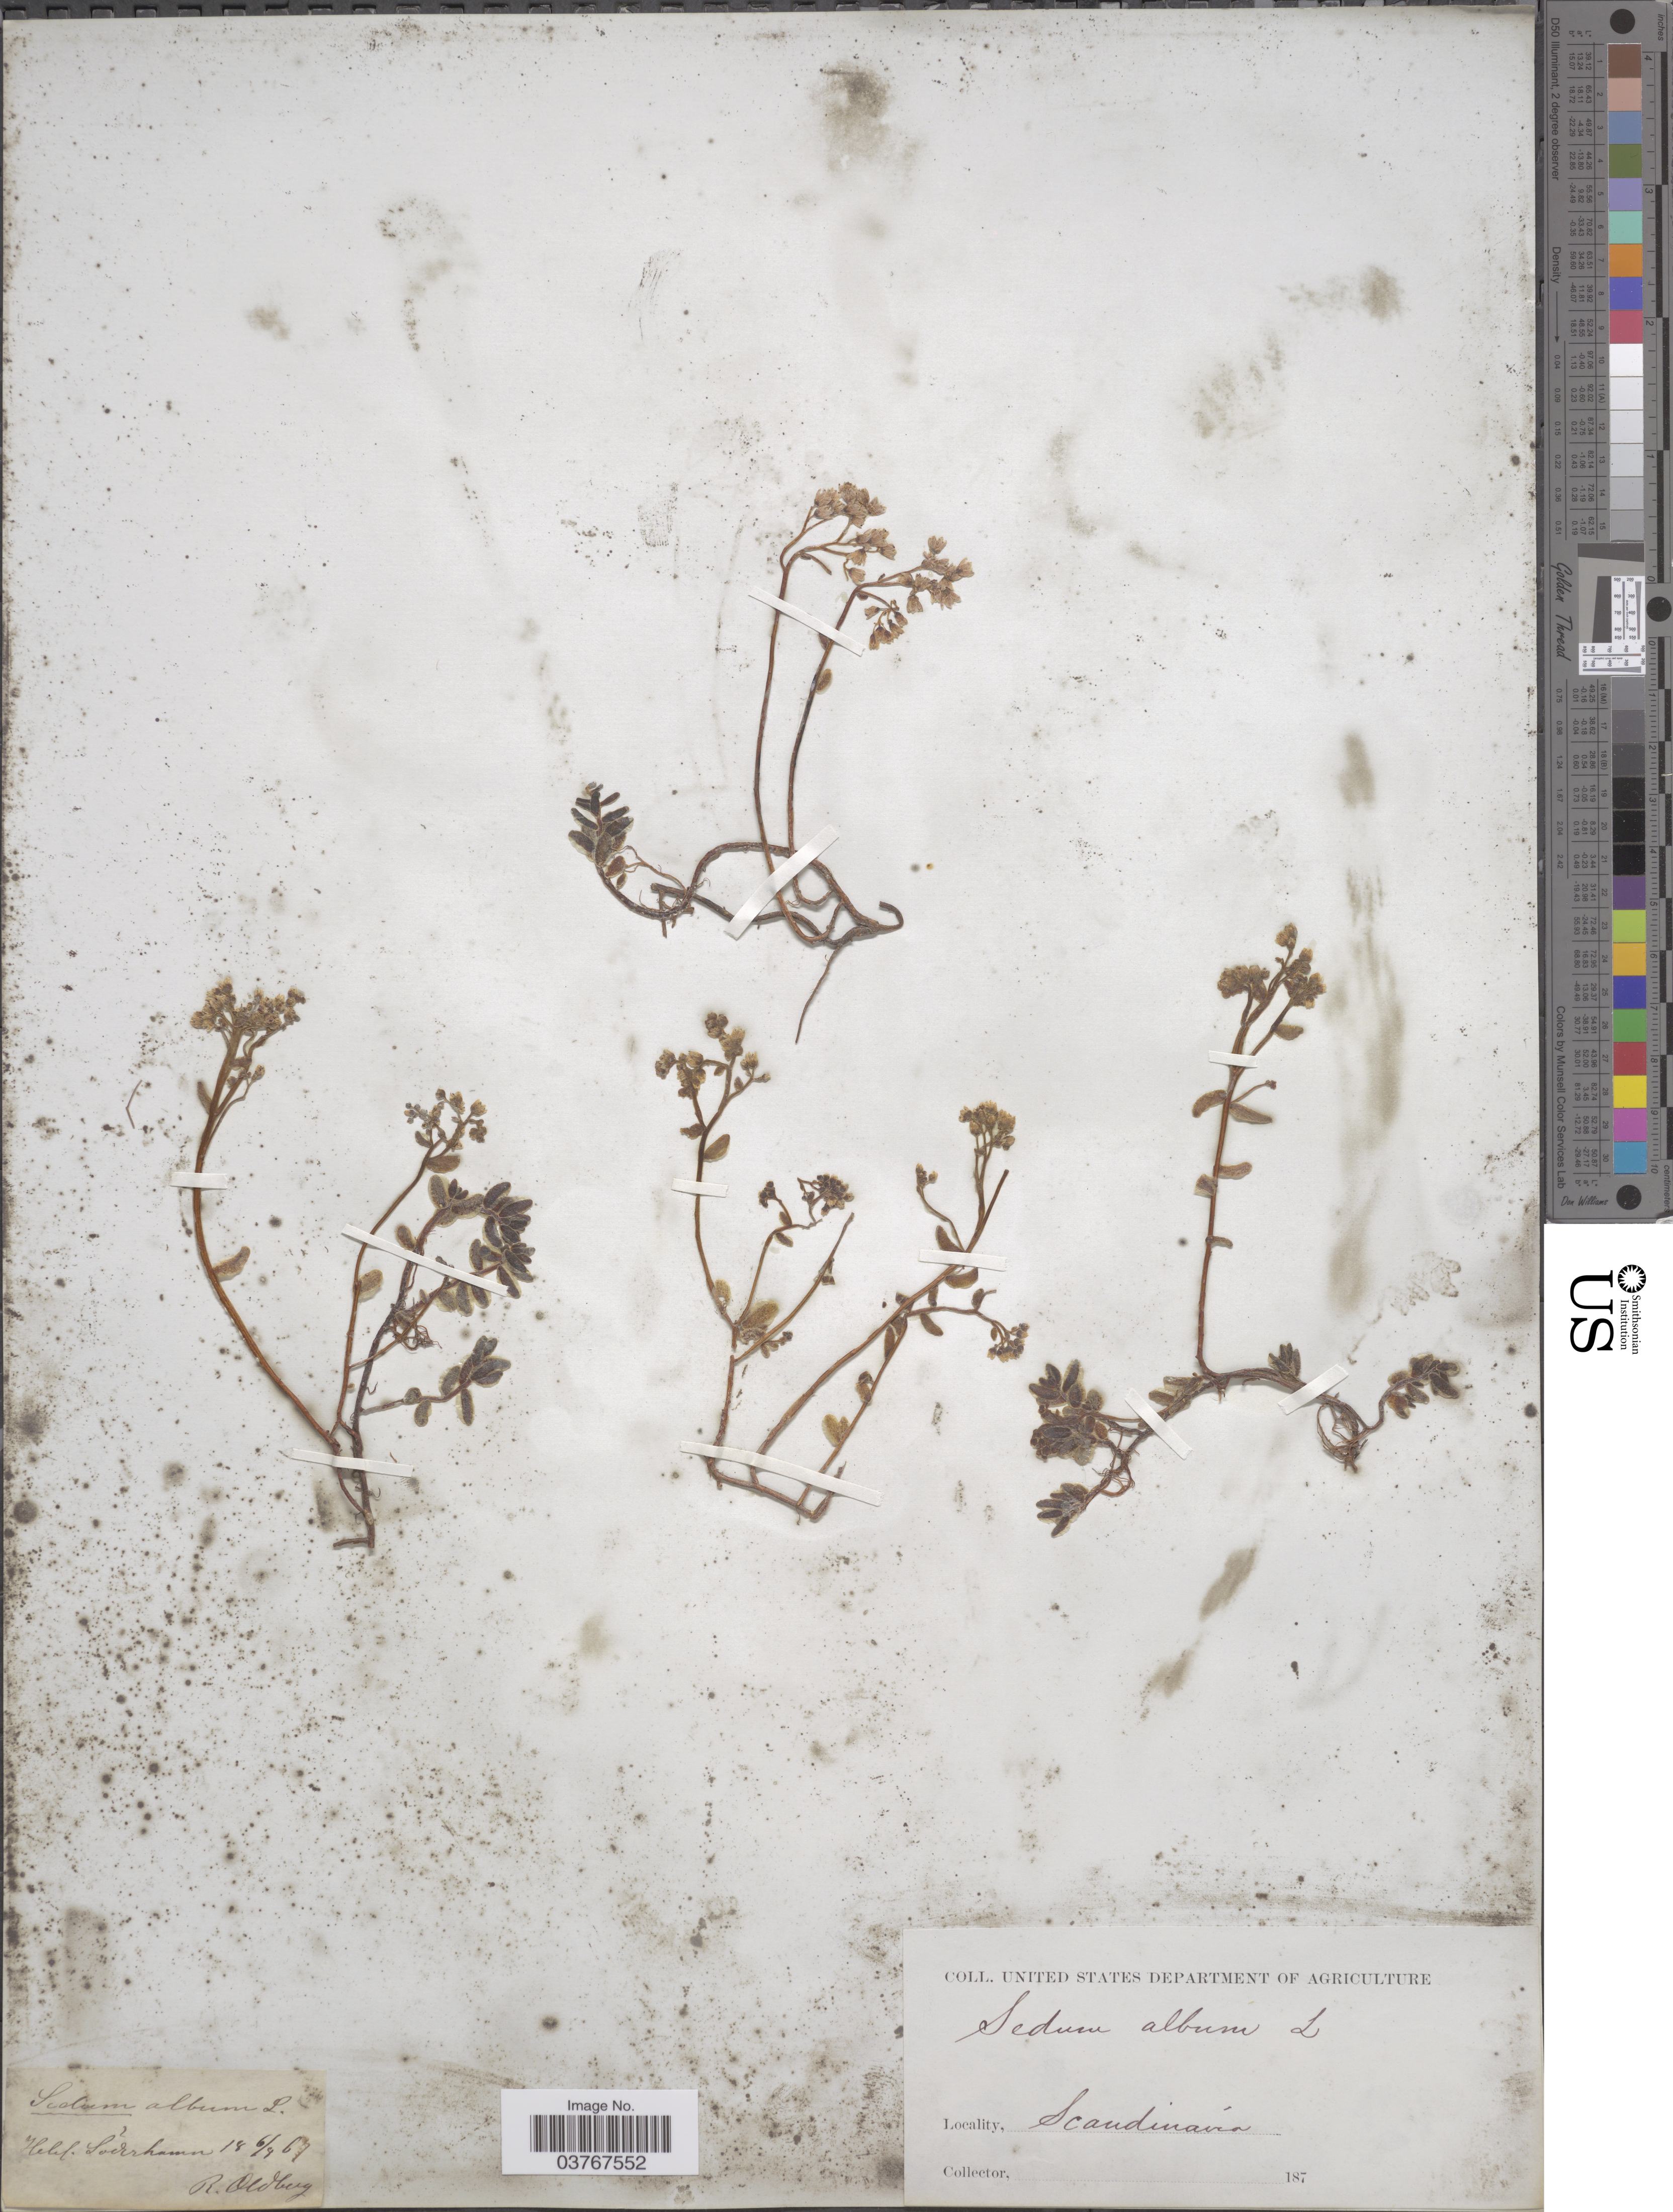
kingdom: Plantae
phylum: Tracheophyta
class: Magnoliopsida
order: Saxifragales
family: Crassulaceae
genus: Sedum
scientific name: Sedum album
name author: L.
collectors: R. Oldberg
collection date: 1867-08-06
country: Sweden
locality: Helsl. Soderhamn. Scandinavia.